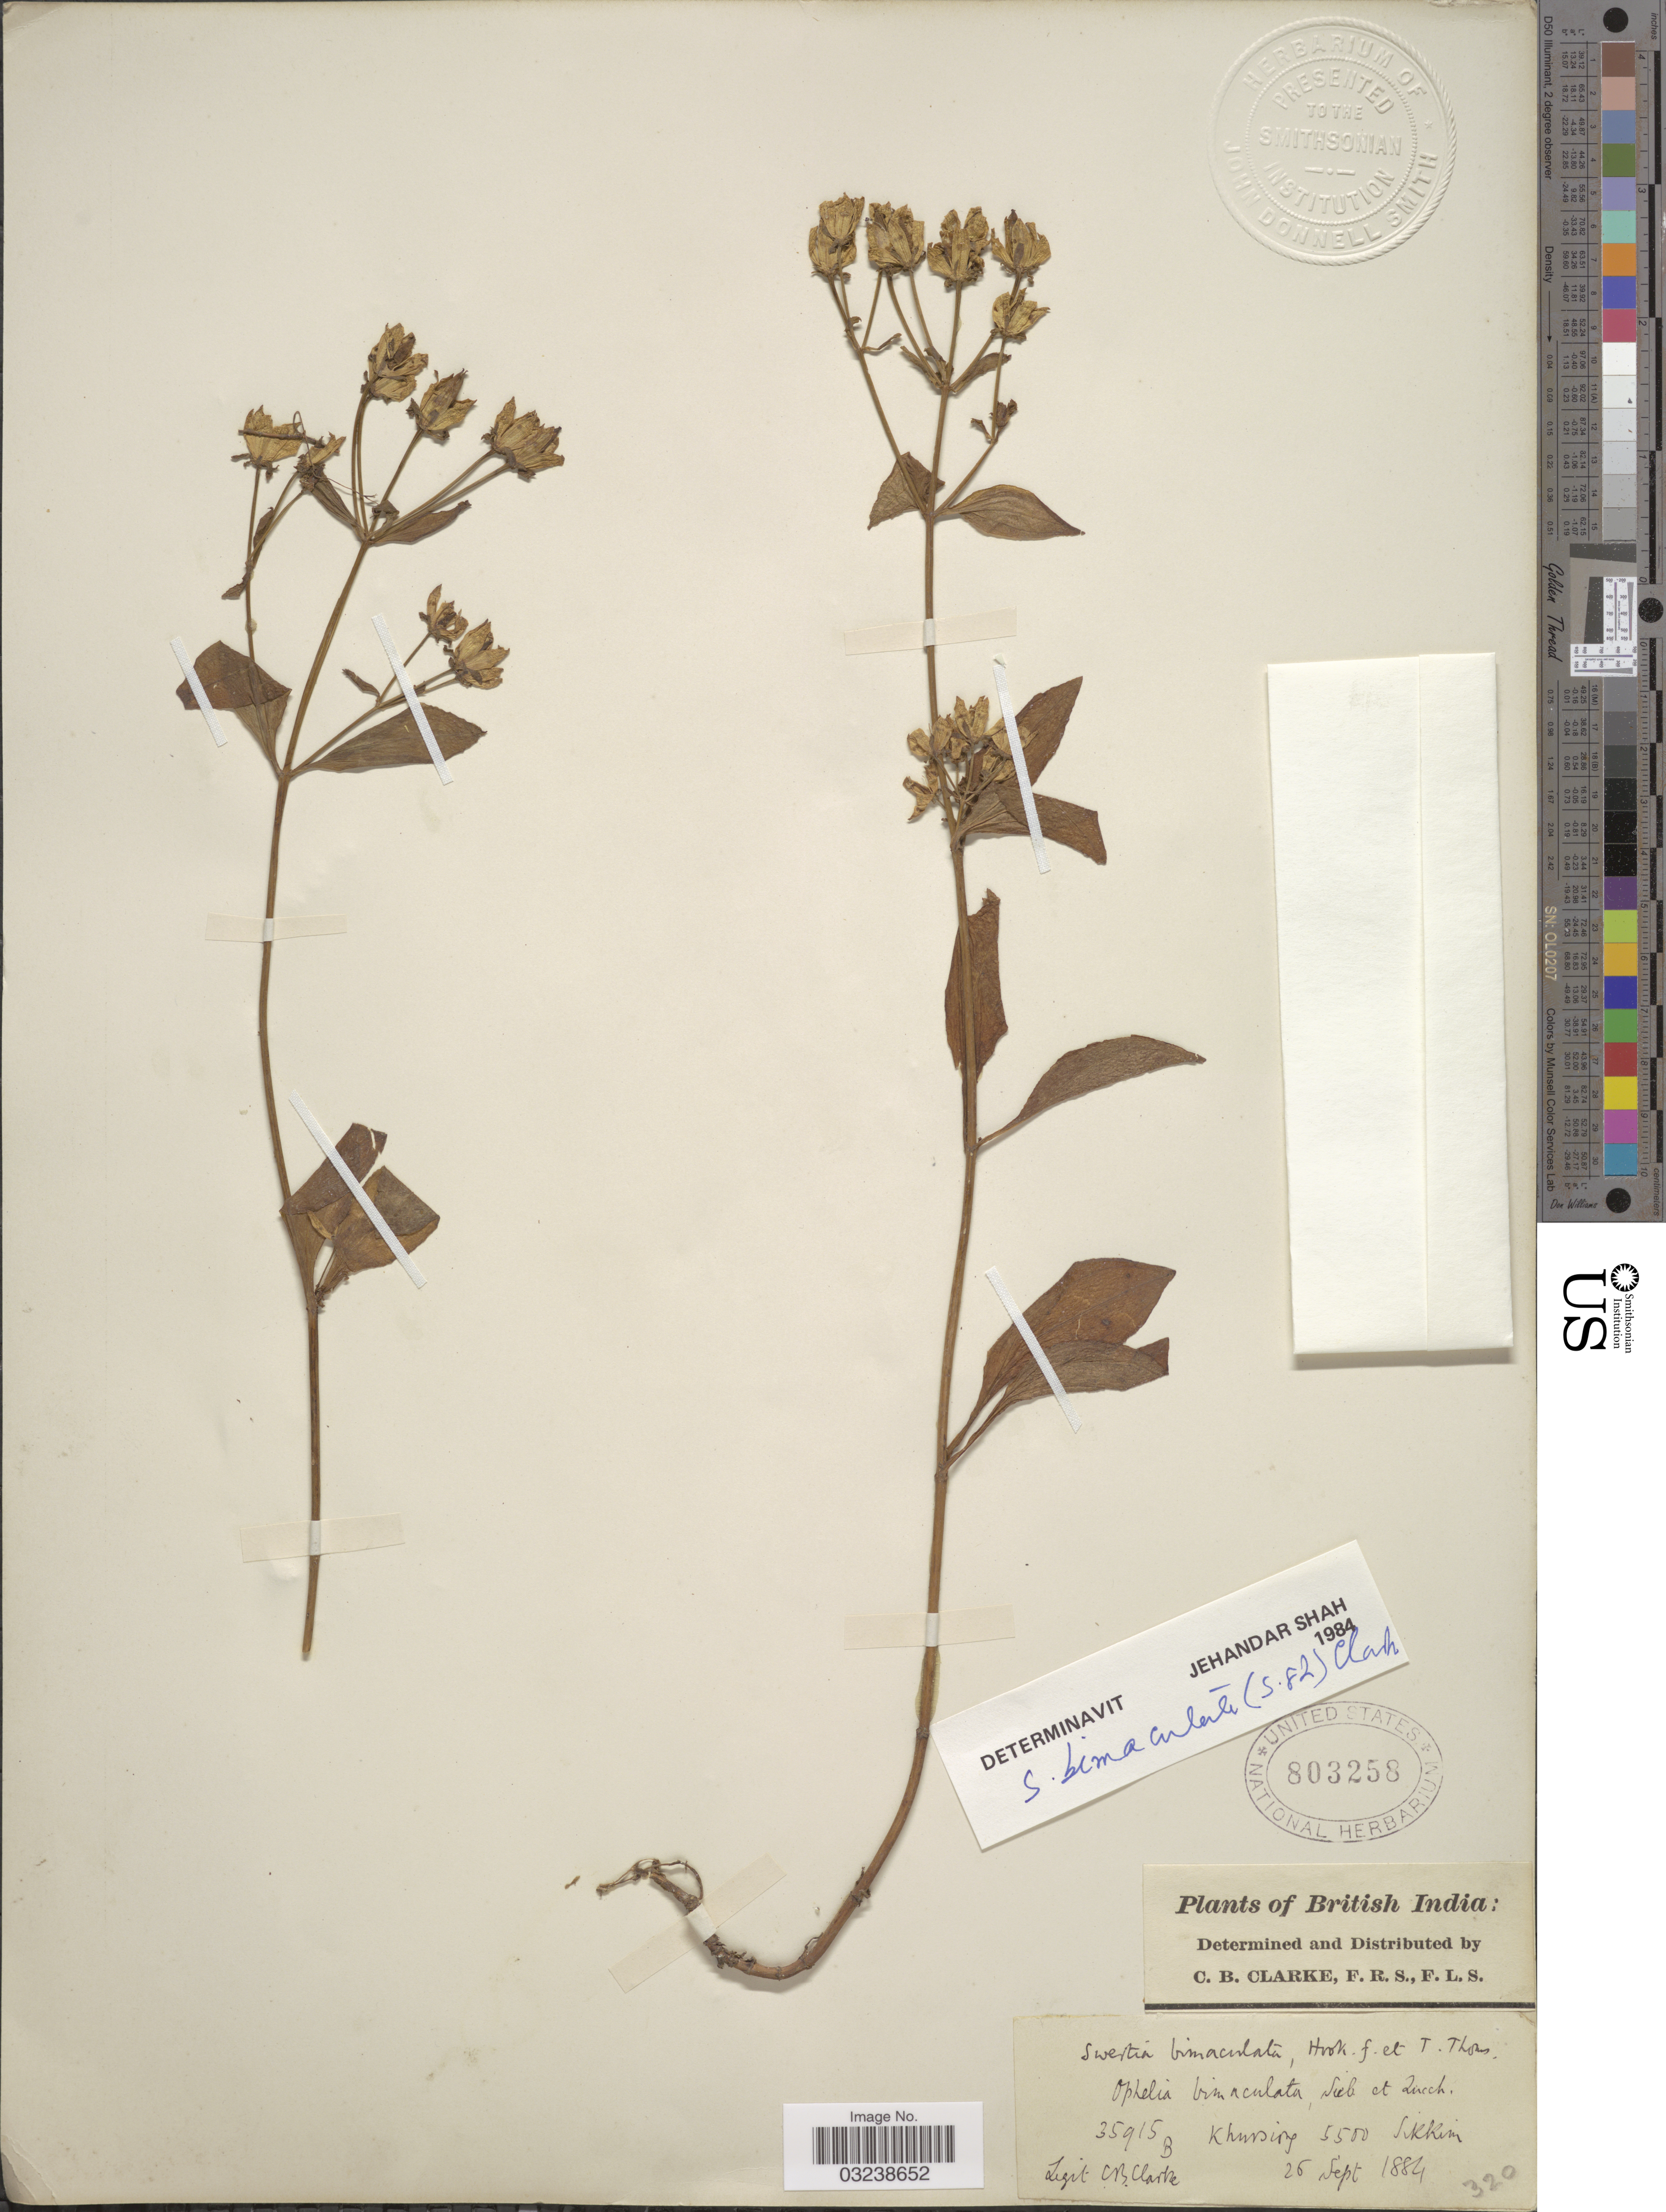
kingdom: Plantae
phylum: Tracheophyta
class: Magnoliopsida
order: Gentianales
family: Gentianaceae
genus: Swertia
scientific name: Swertia bimaculata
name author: (Siebold & Zucc.) Hook. f. & Thomson ex C.B. Clarke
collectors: C. B. Clarke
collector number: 35915B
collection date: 1884-09-26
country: India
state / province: Sikkim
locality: British India. Khursiong.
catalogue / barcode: US 803258